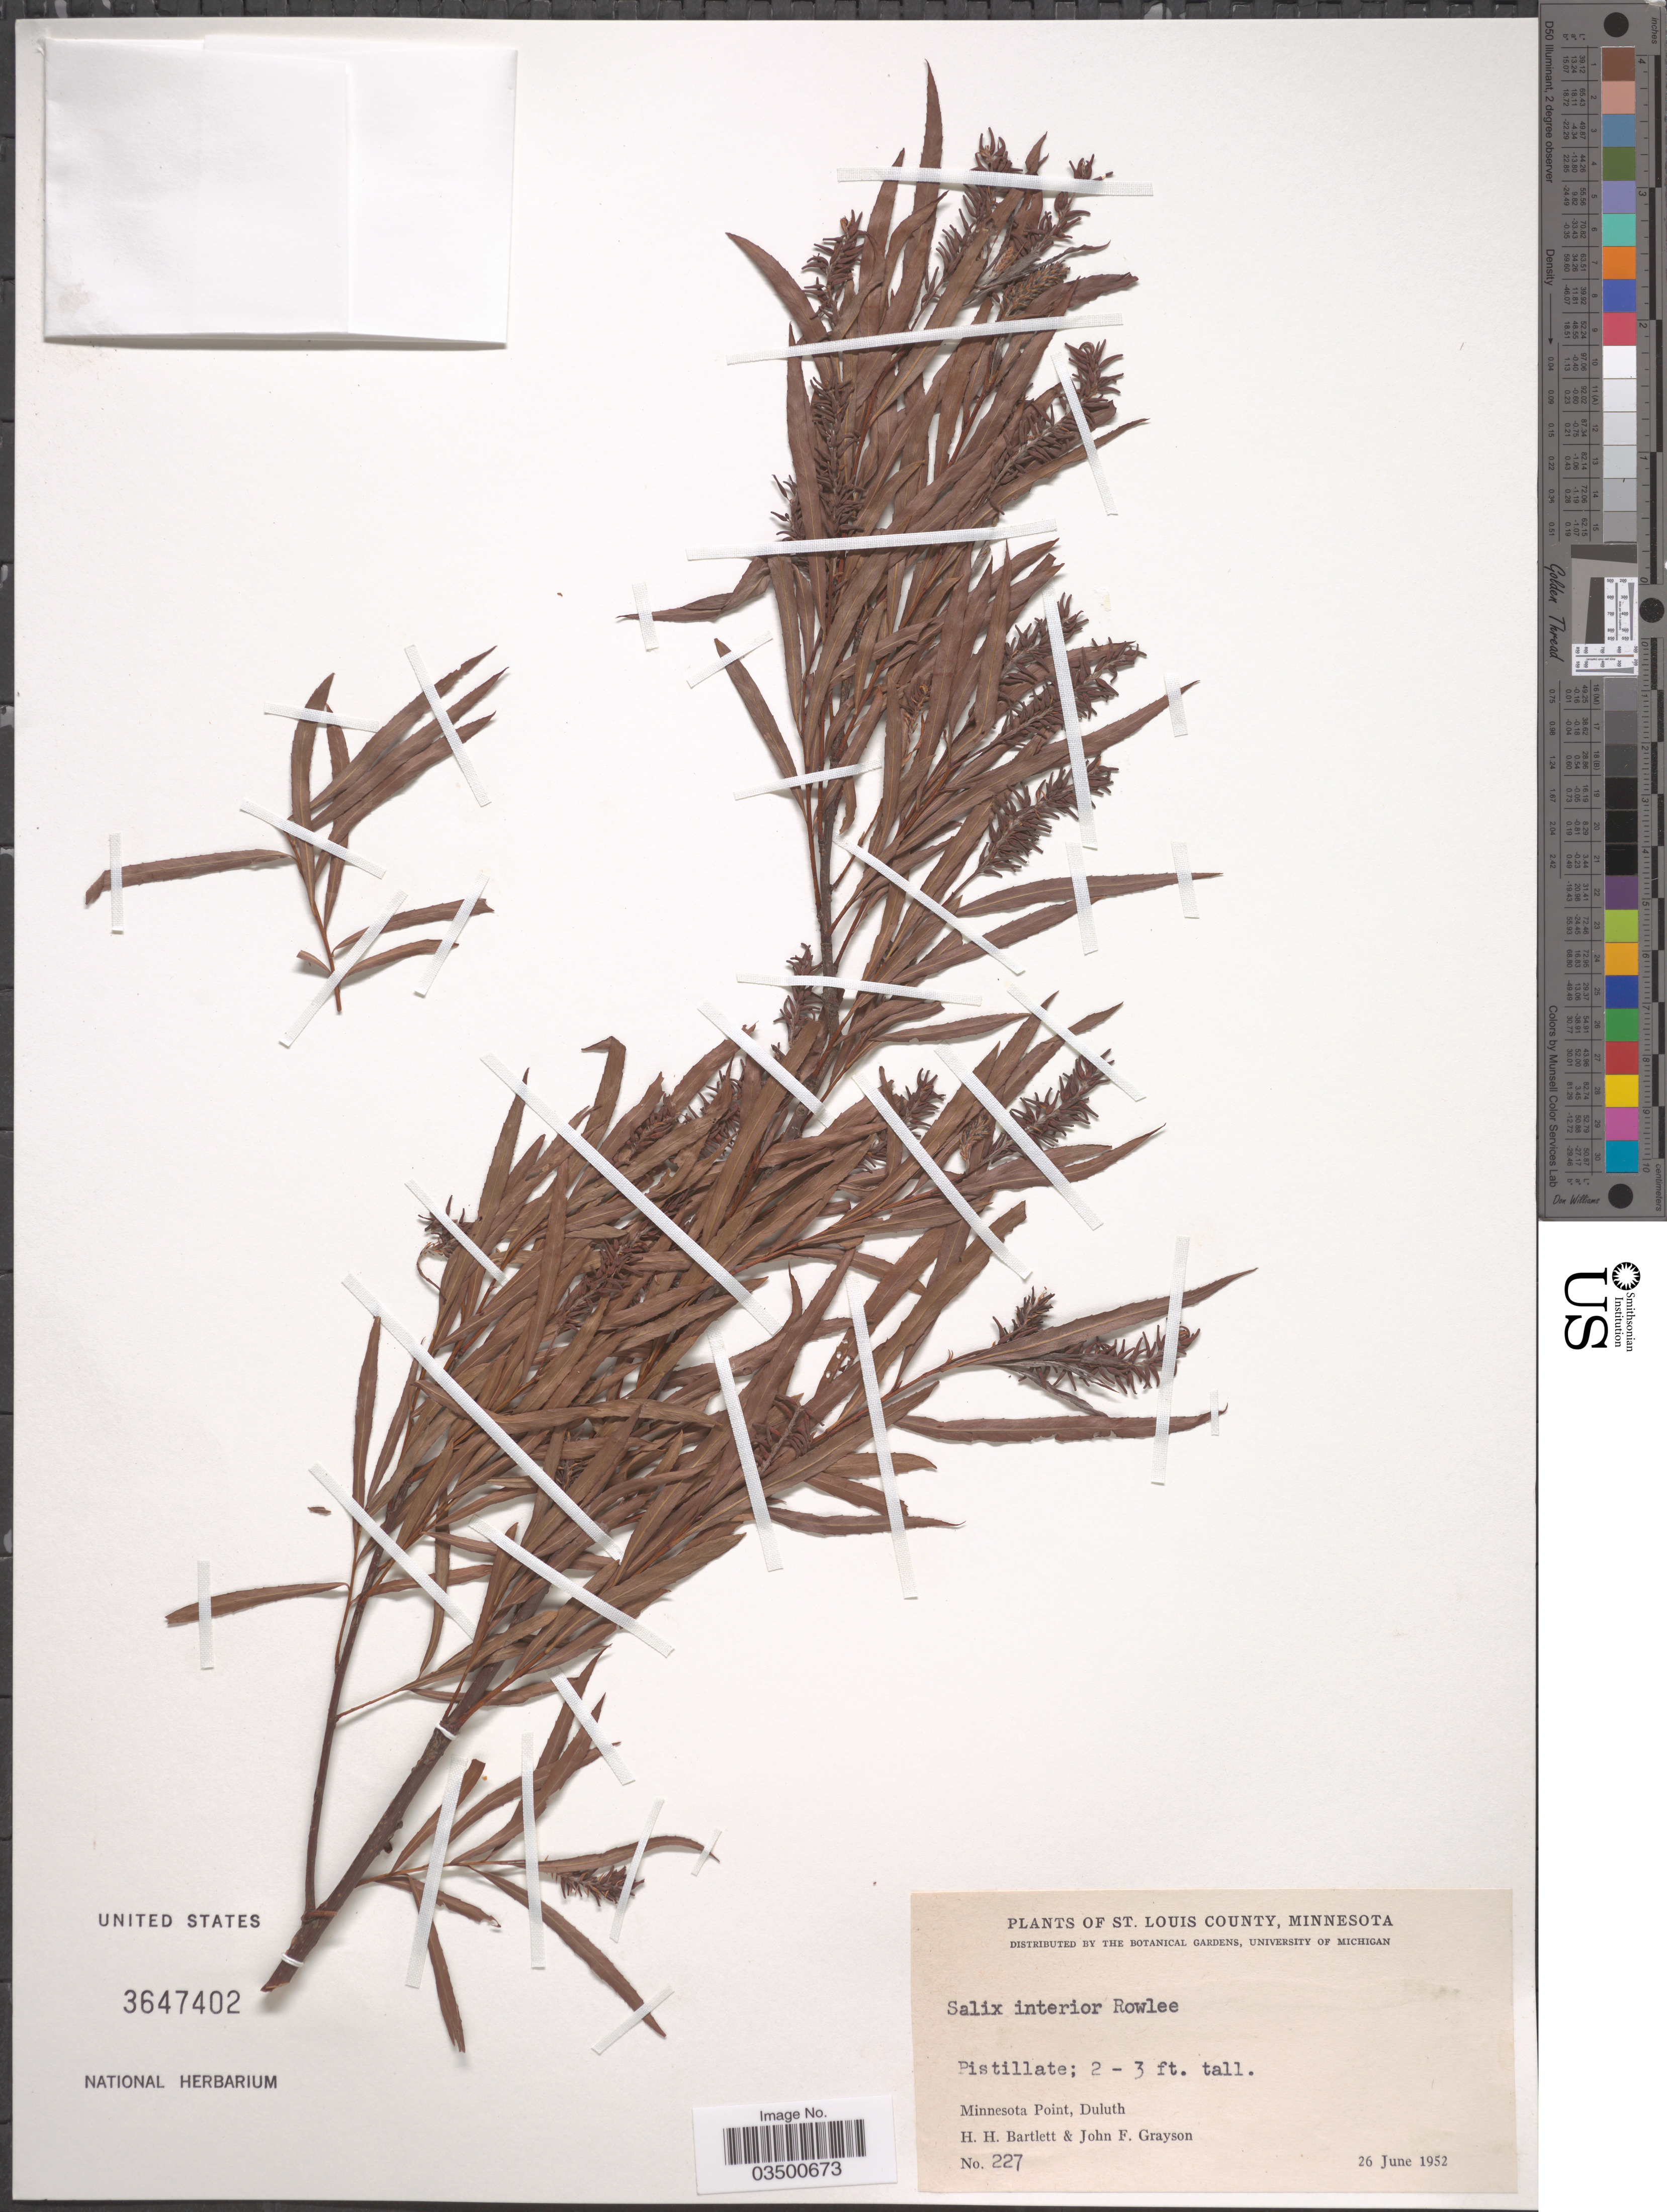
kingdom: Plantae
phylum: Tracheophyta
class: Magnoliopsida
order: Malpighiales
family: Salicaceae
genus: Salix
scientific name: Salix interior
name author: Rowlee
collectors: H. H. Bartlett & J. Grayson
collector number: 227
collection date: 1952-06-26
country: United States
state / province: Minnesota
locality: St. Louis County. Minnesota Point, Duluth.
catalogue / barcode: US 3647402